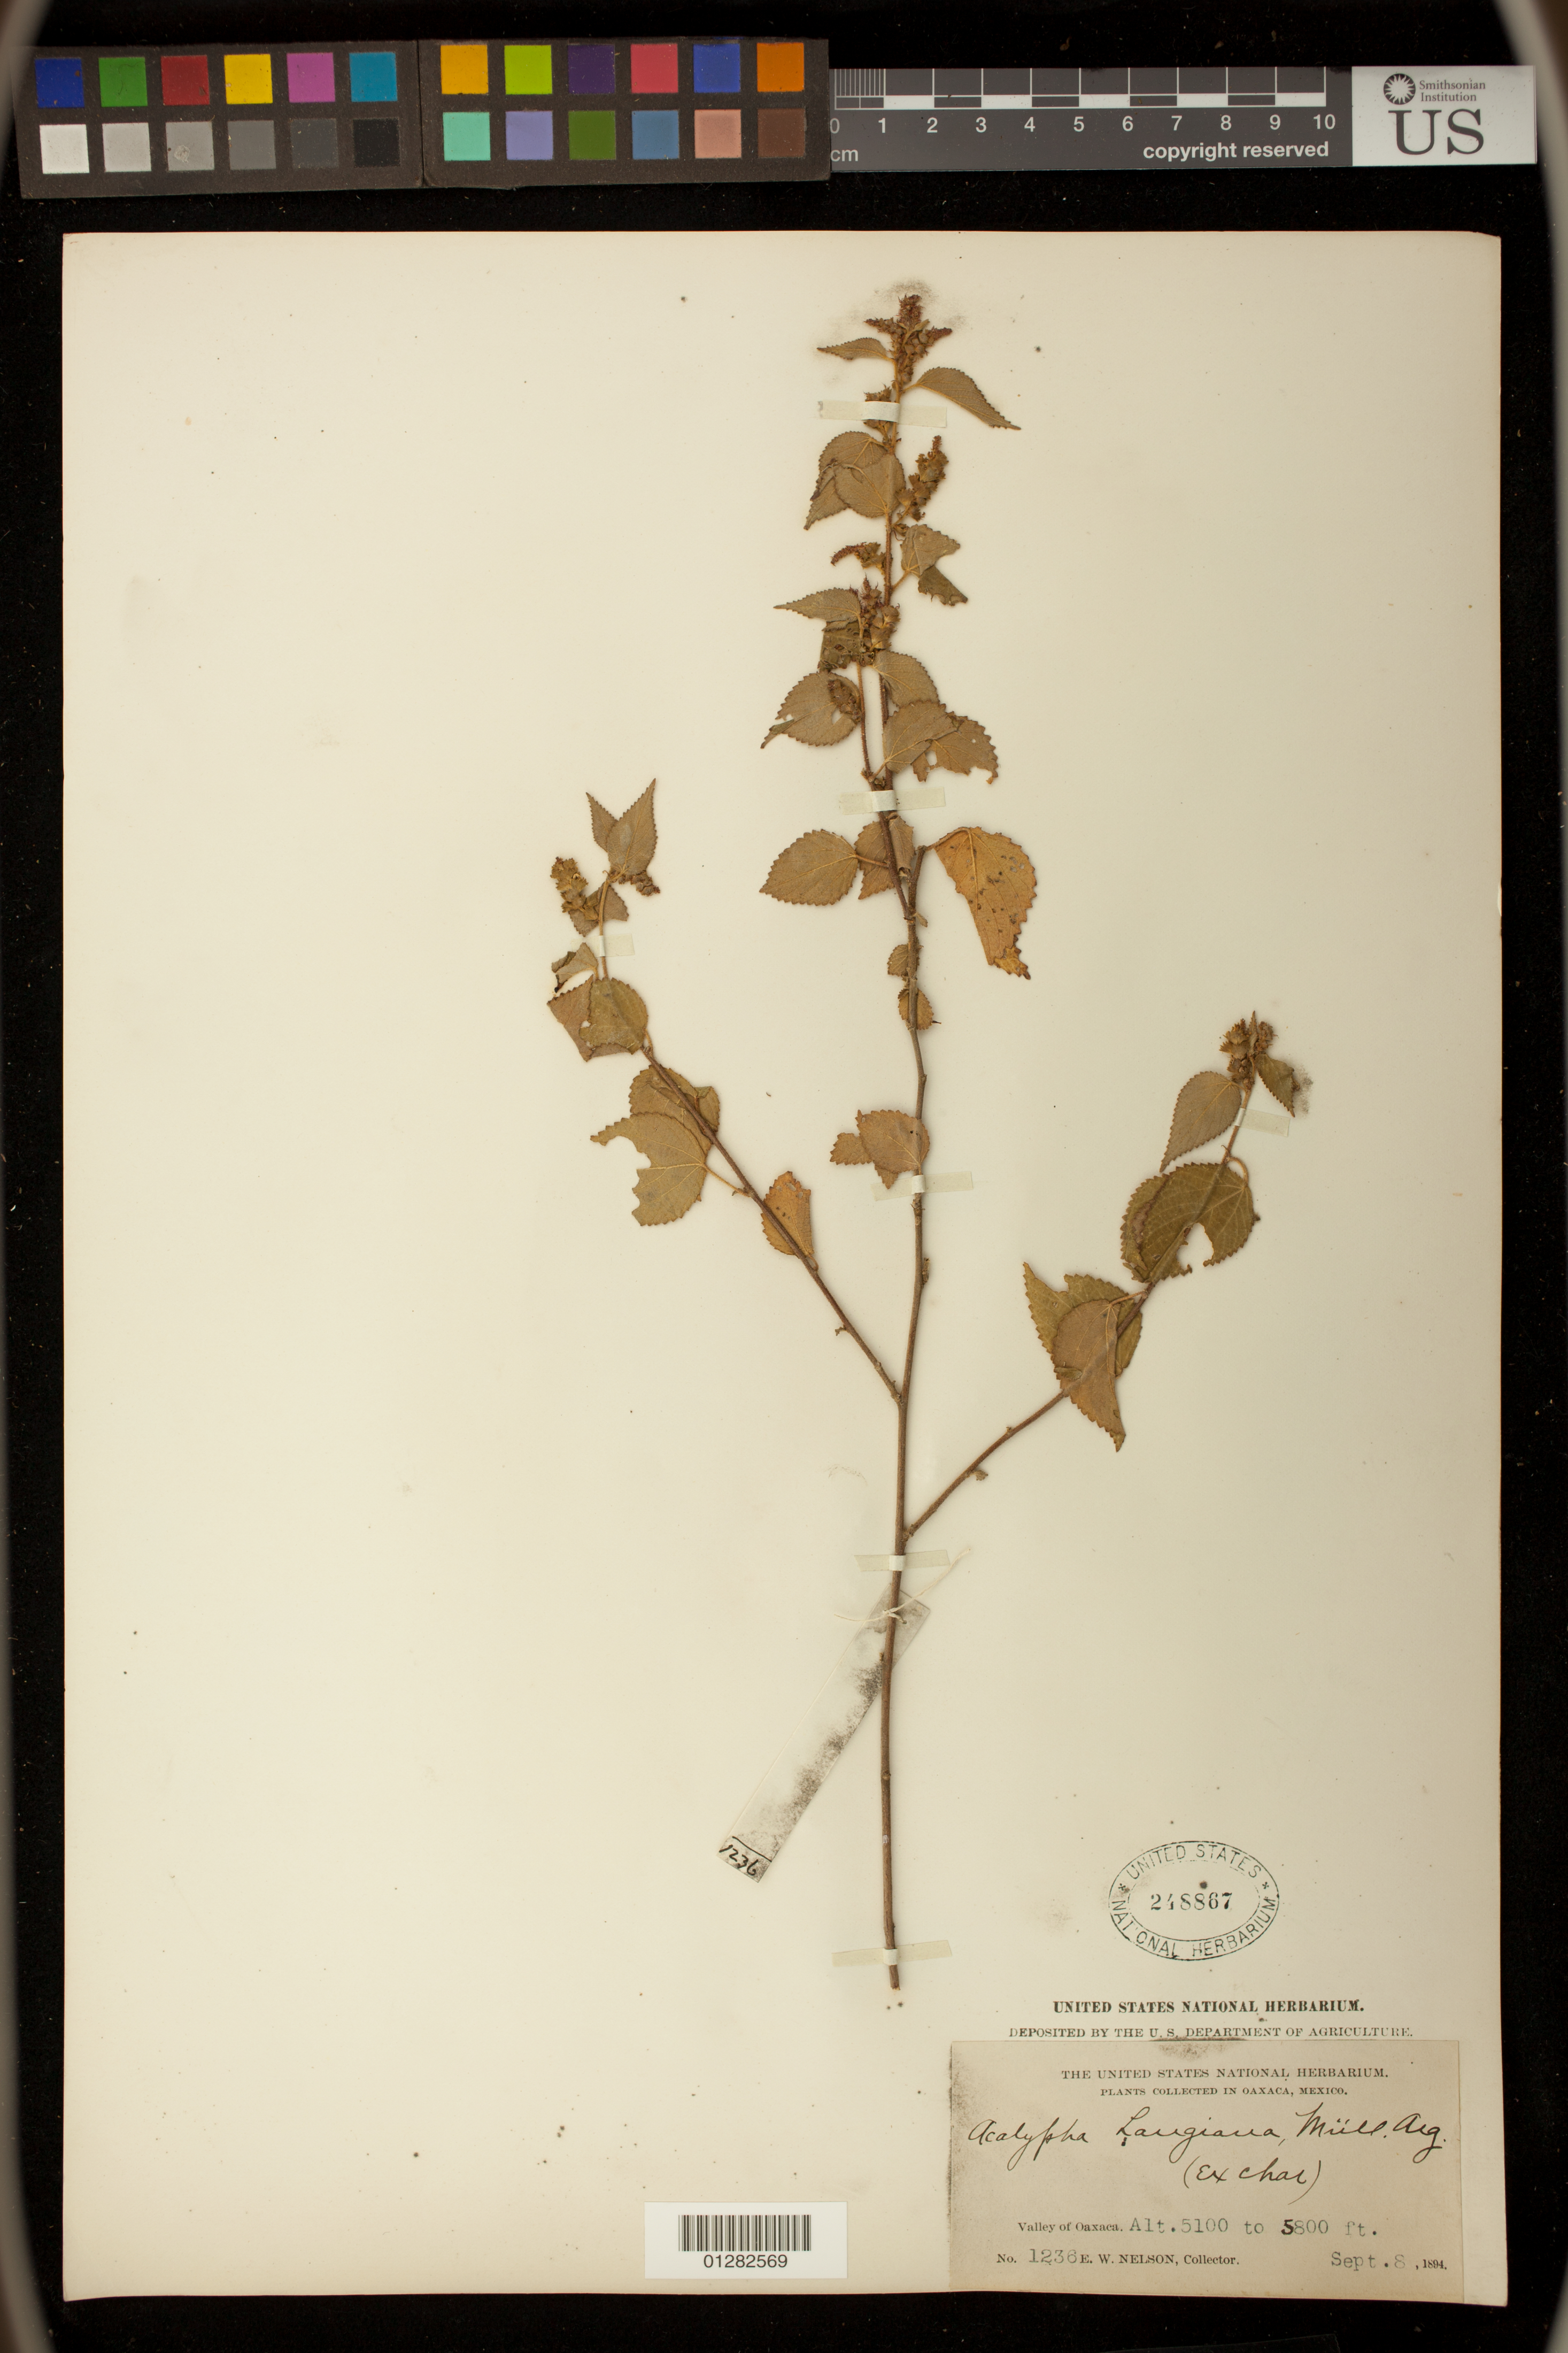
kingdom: Plantae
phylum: Tracheophyta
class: Magnoliopsida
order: Malpighiales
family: Euphorbiaceae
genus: Acalypha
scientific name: Acalypha subviscida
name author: S. Watson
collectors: R. V. Moran & J. L. Reveal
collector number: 1236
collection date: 1894-09-08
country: Mexico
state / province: Oaxaca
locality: Valley of Oaxaca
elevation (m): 1554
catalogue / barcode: US 248867